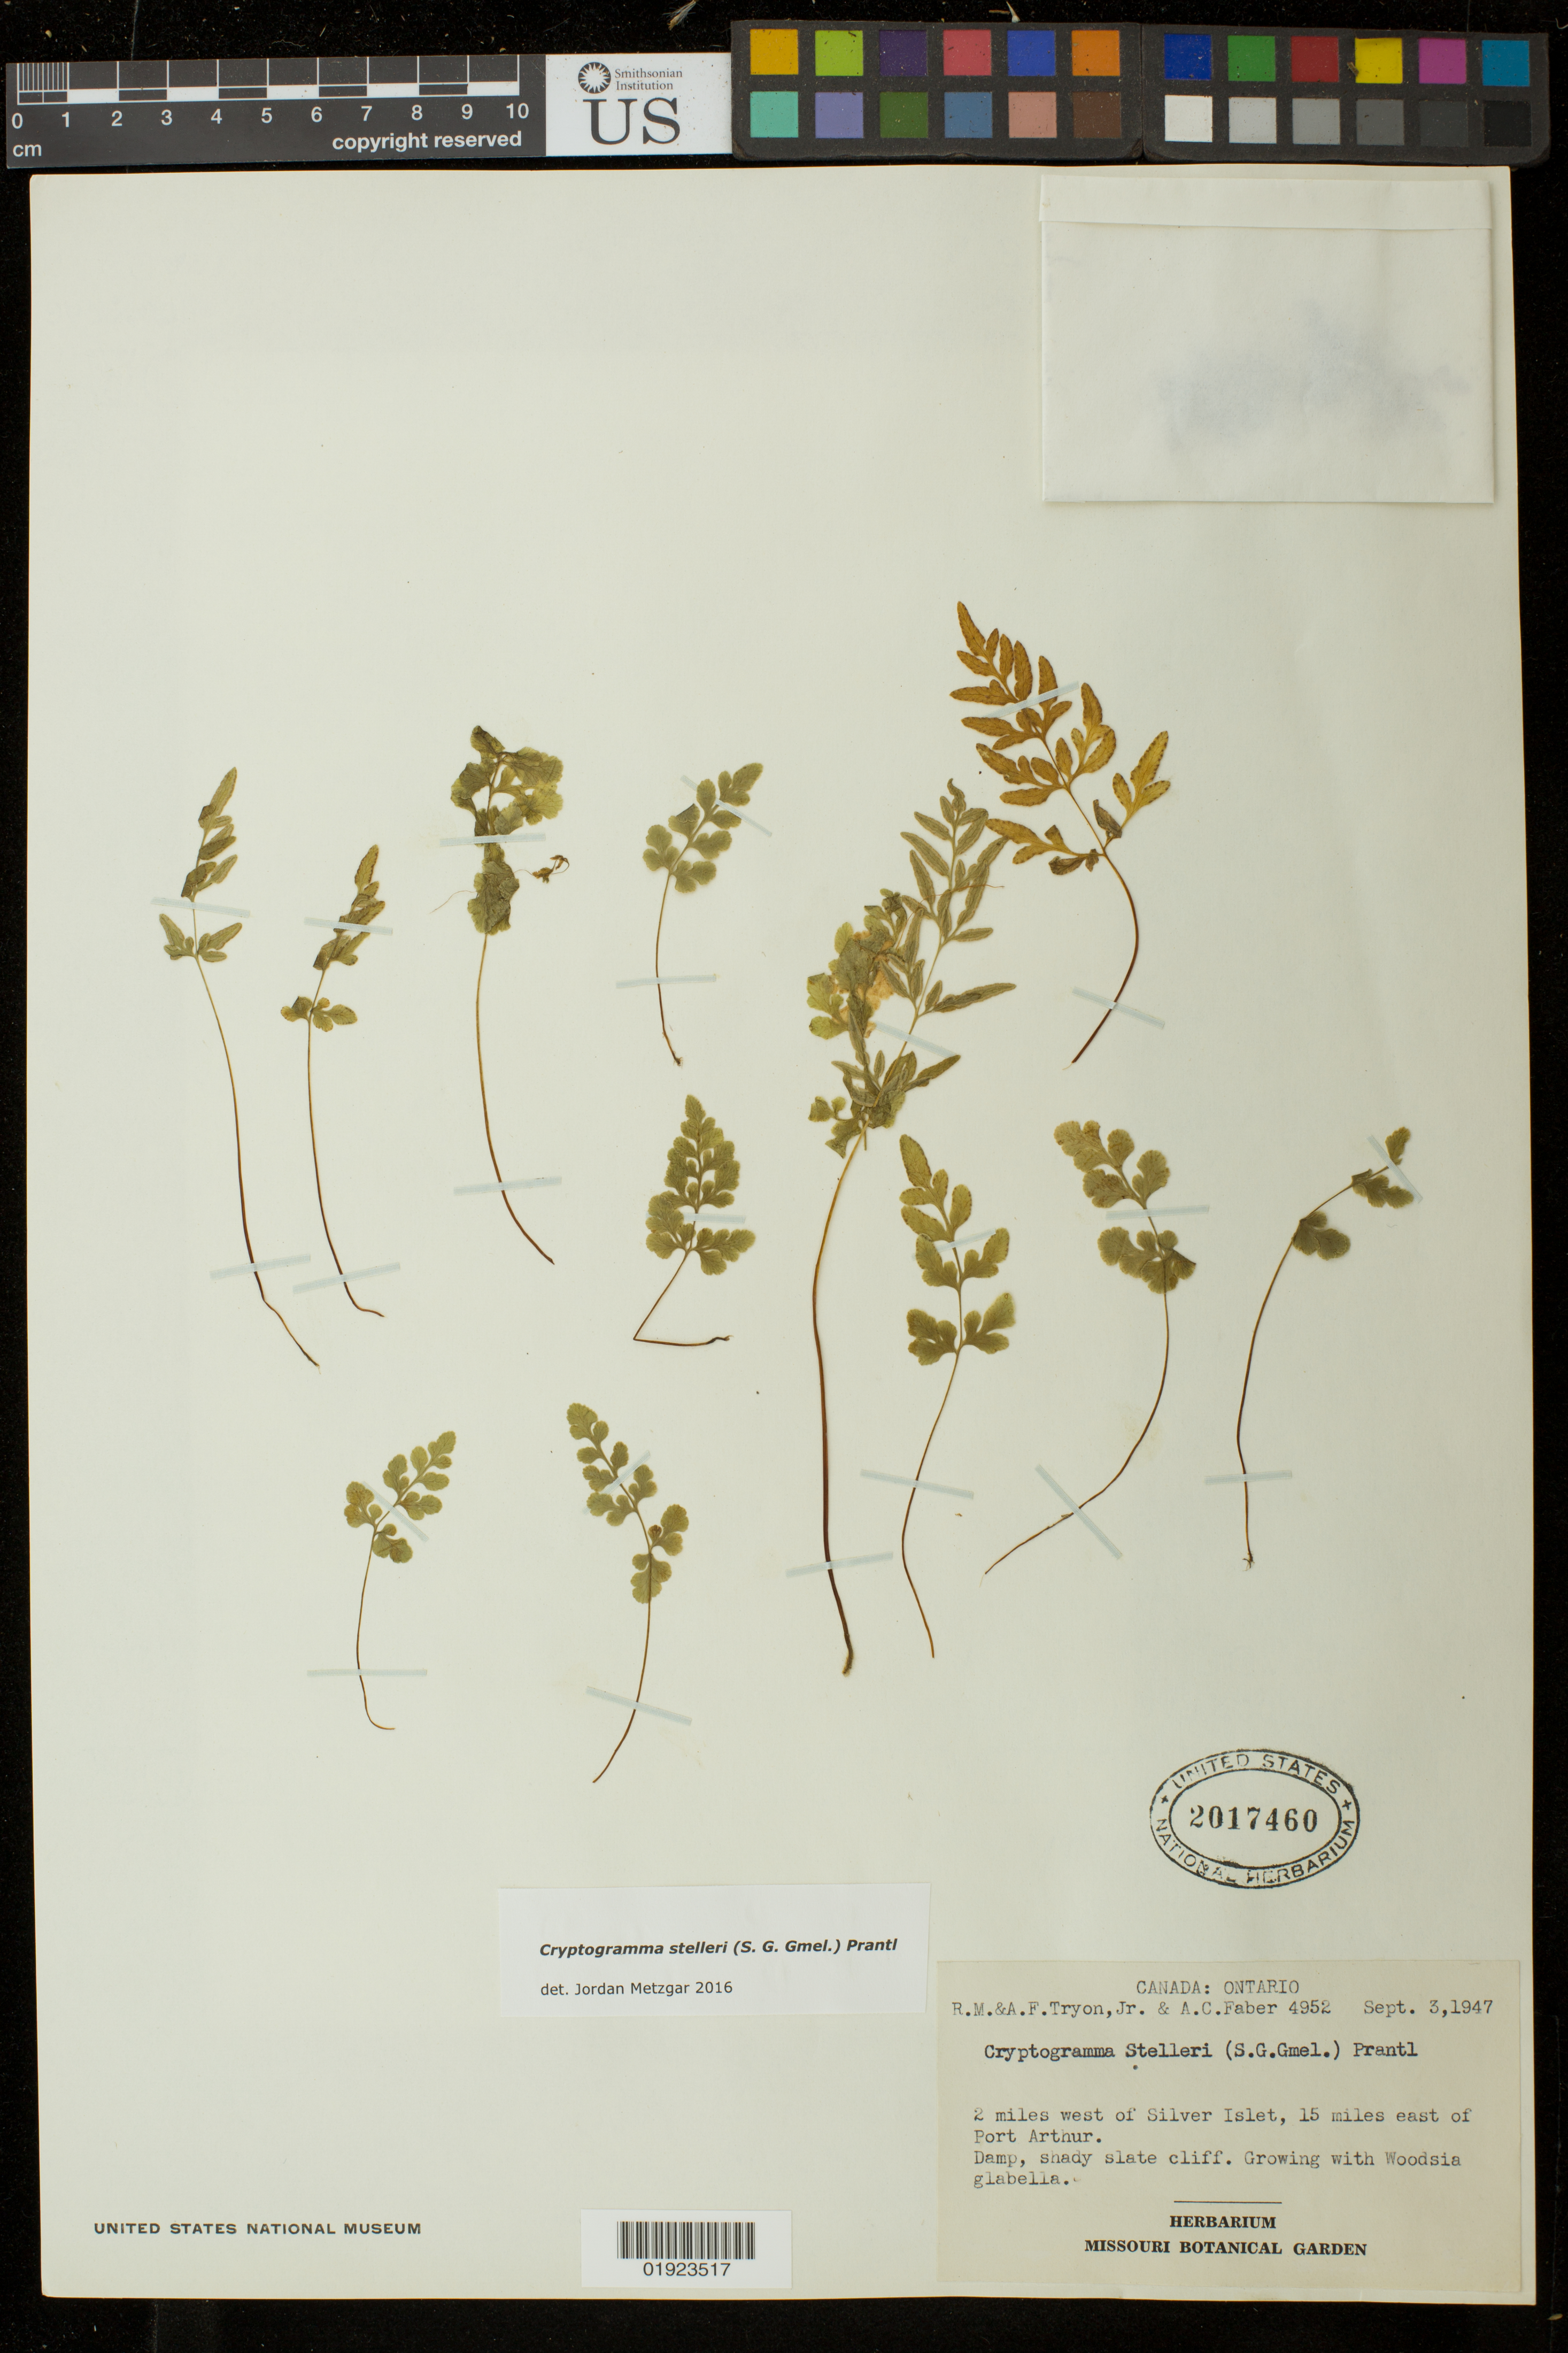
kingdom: Plantae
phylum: Tracheophyta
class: Polypodiopsida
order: Polypodiales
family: Pteridaceae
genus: Cryptogramma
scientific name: Cryptogramma stelleri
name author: (S.G. Gmel.) Prantl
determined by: Metzgar, Jordan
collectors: R. M. Tryon, A. F. Tryon & A. Faber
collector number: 4952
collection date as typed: Sept. 3, 1947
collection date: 1947-09-03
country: Canada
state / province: Ontario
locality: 2 miles west of Silver Islet, 15 miles east of Port Arthur.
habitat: damp, shady slate cliff. growing with Woodsia glabella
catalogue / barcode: US 2017460